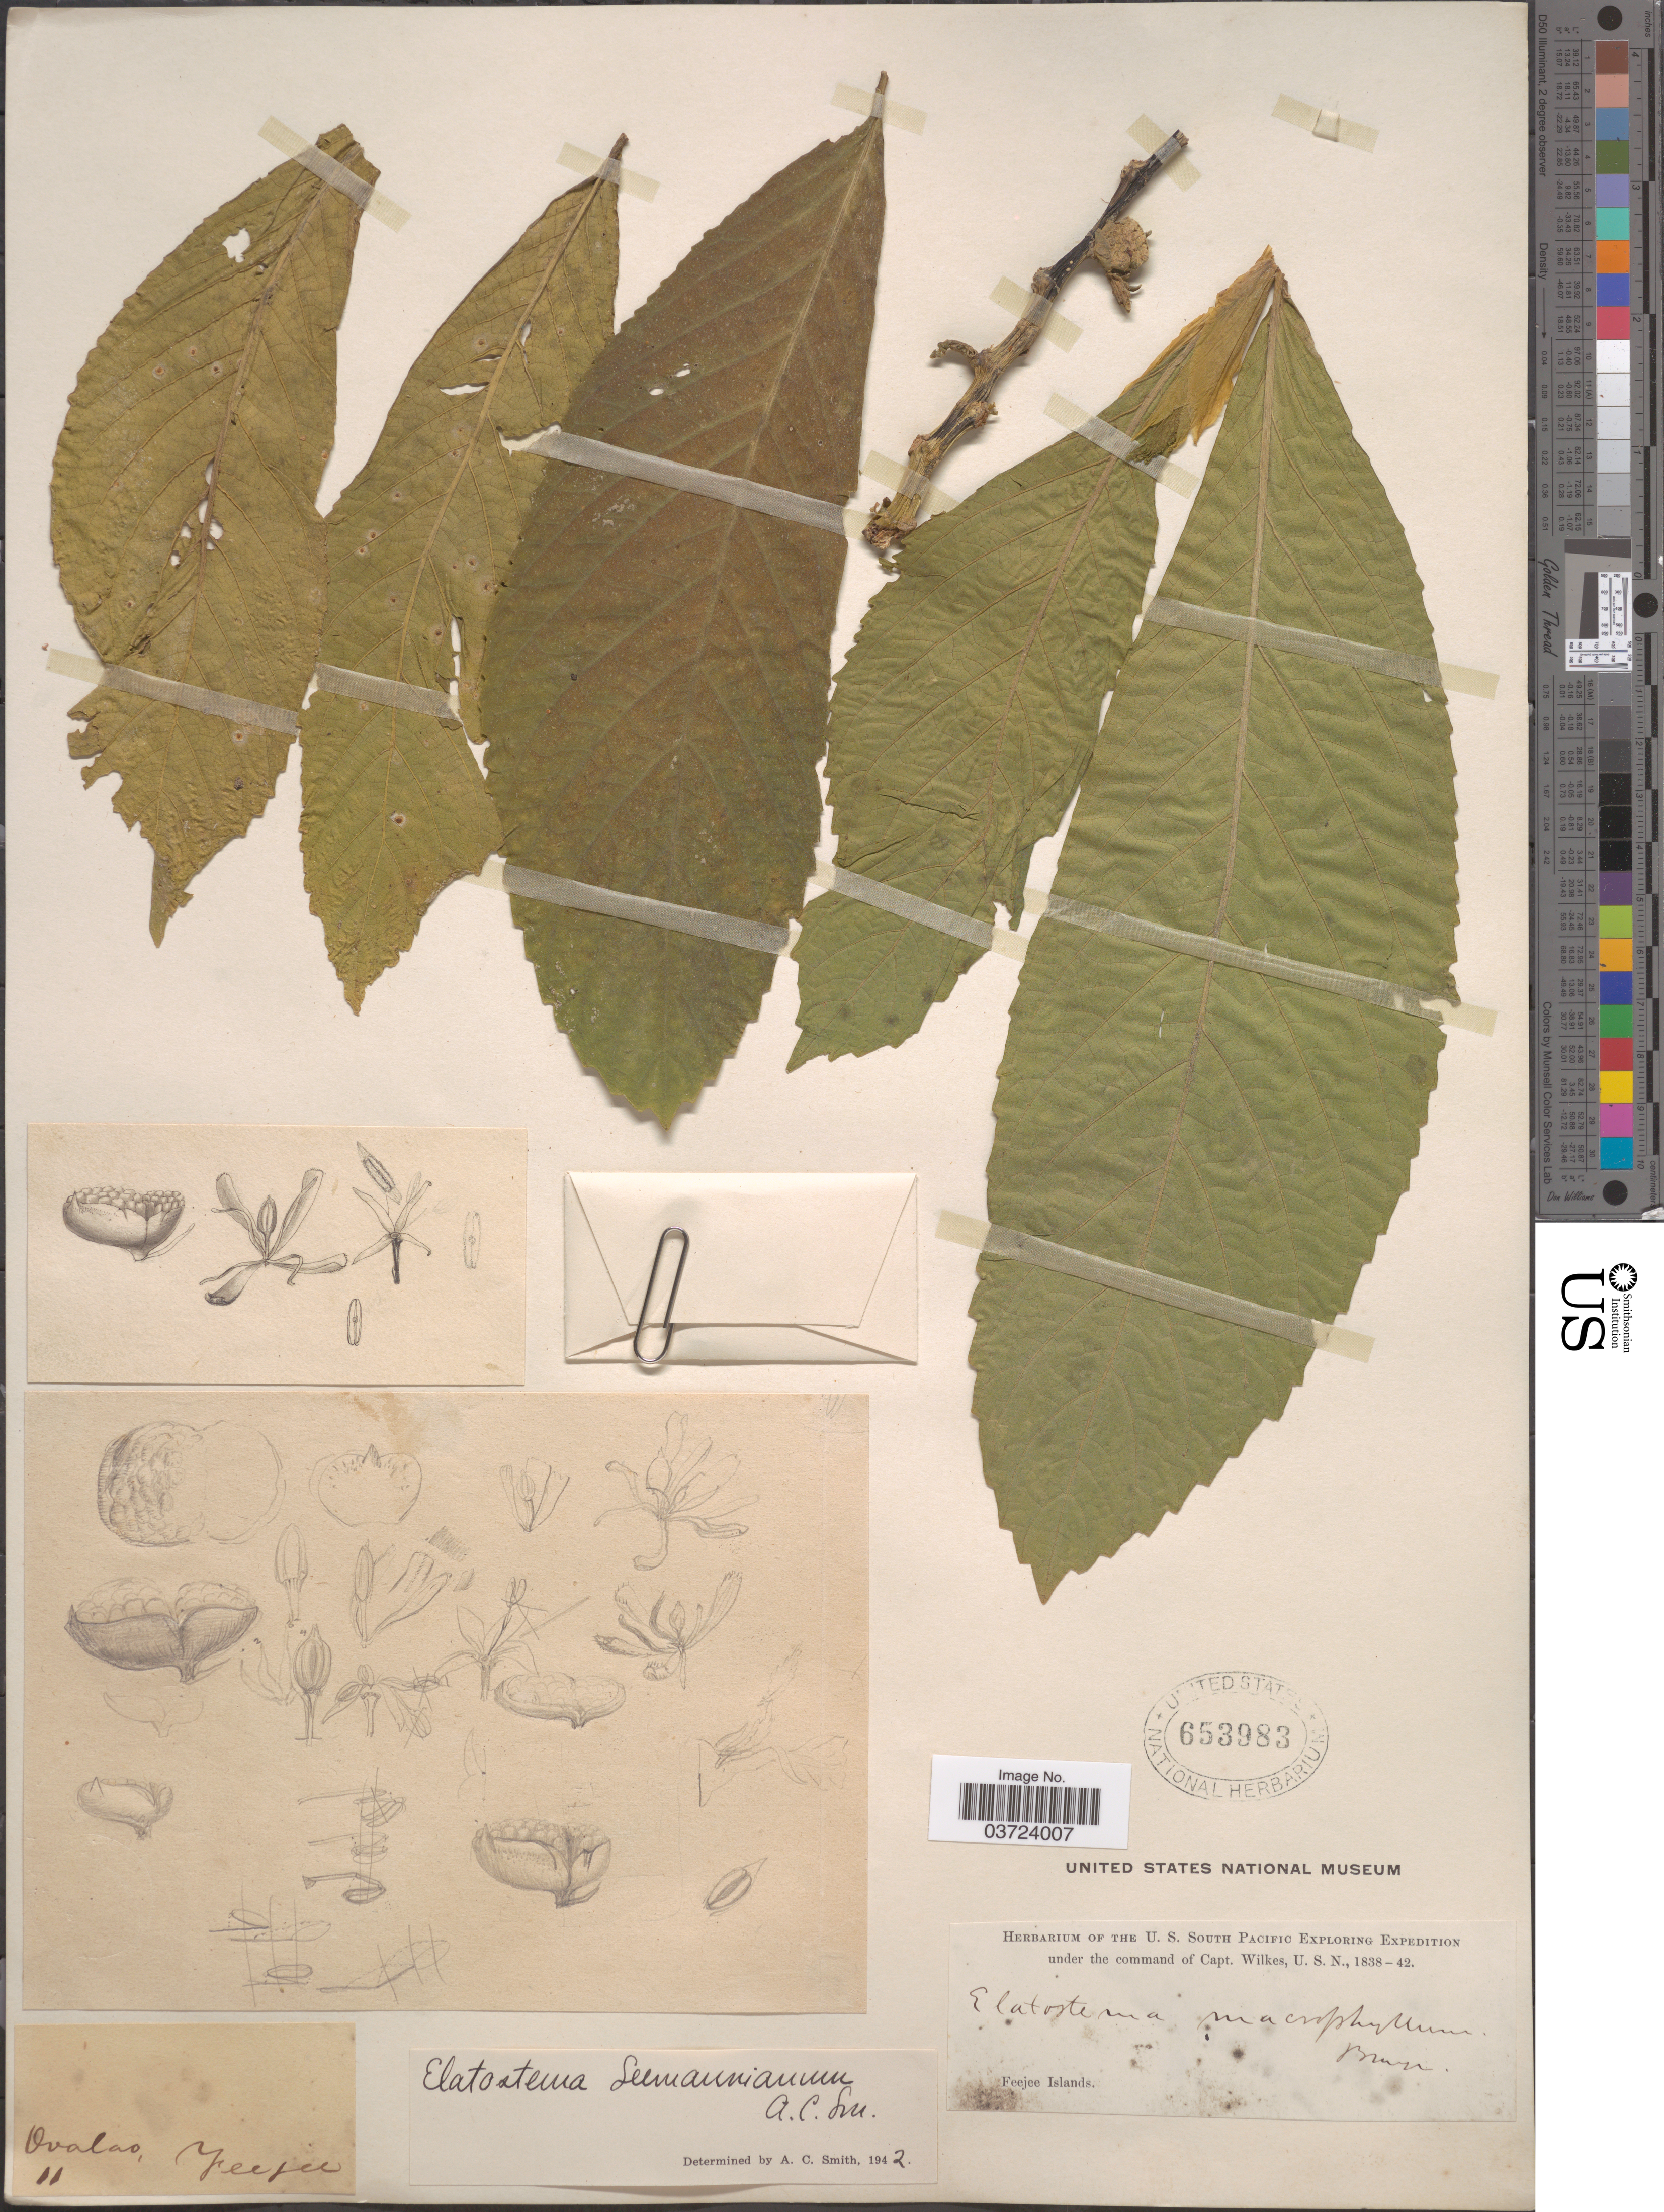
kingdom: Plantae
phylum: Tracheophyta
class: Magnoliopsida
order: Rosales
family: Urticaceae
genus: Elatostema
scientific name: Elatostema seemannianum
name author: A.C. Sm.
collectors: ex herb. U. S. South Pacific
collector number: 11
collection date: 1838/1842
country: Fiji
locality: Ovalao. Feejee Islands.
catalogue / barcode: US 653983